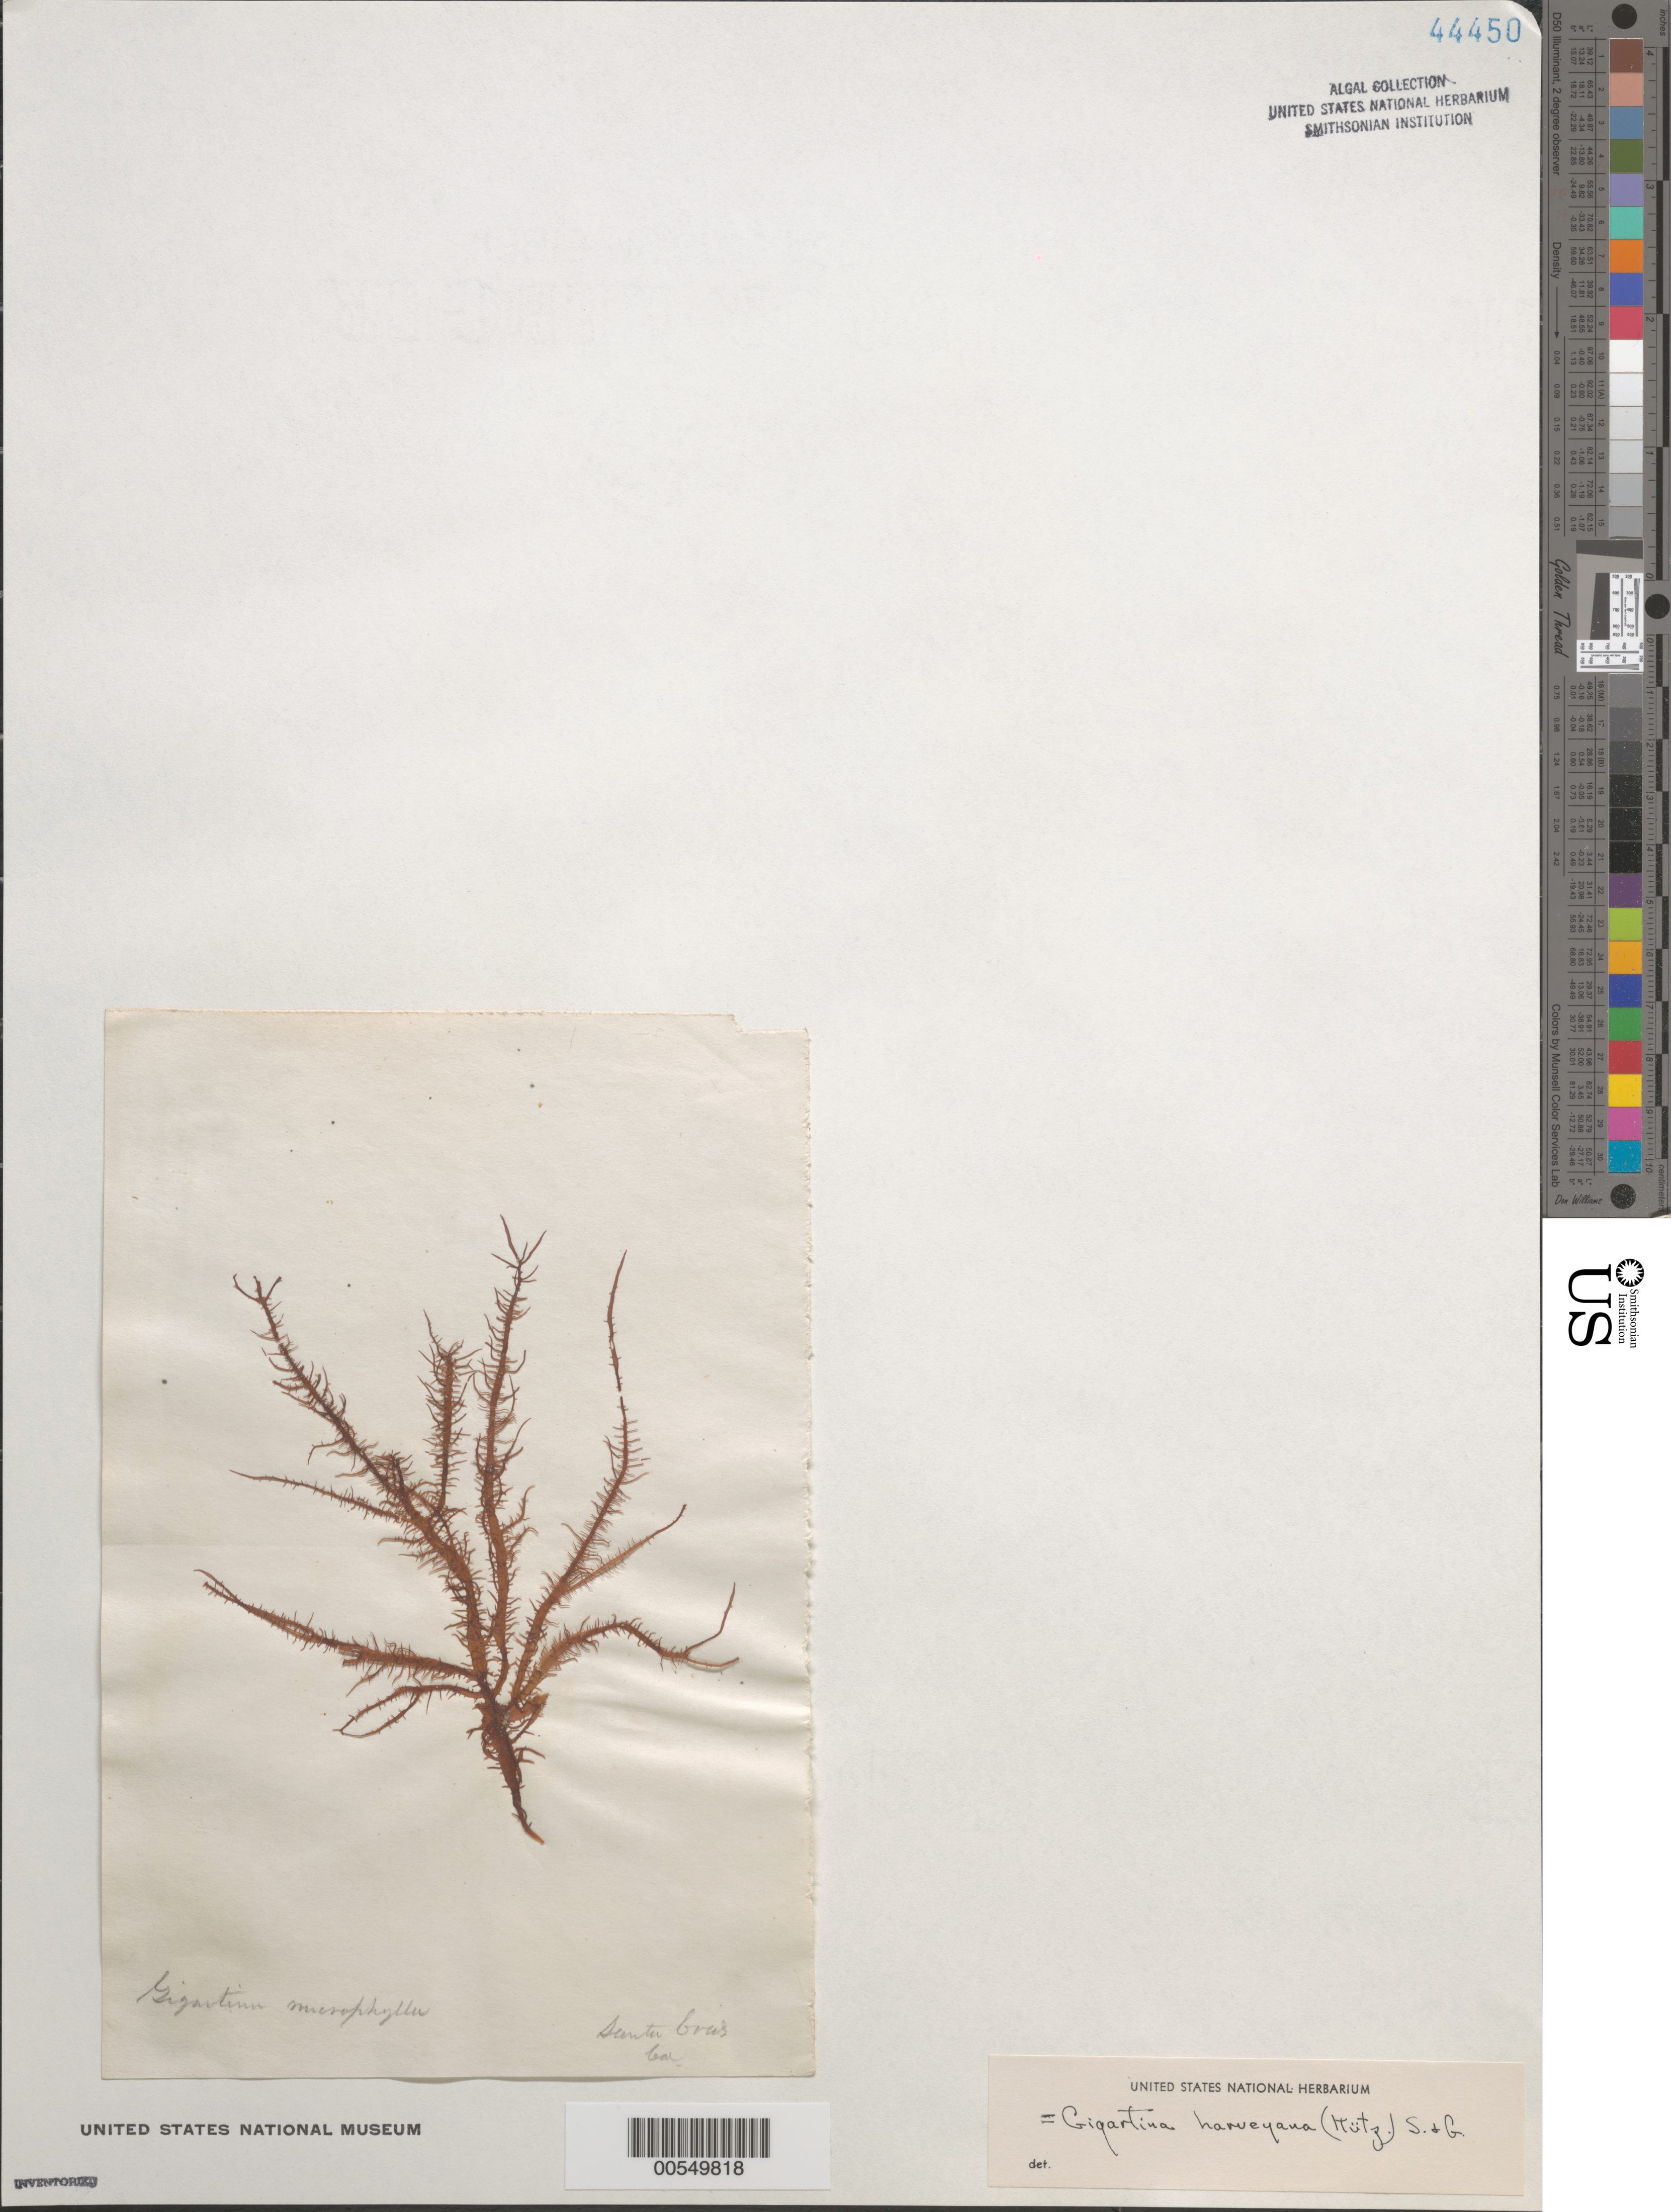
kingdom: Plantae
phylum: Rhodophyta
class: Florideophyceae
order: Gigartinales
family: Gigartinaceae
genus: Chondracanthus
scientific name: Chondracanthus harveyanus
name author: (Kütz.) Guiry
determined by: Algae name updating Project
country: United States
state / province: California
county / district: Santa Cruz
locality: Santa Cruz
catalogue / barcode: US 44450